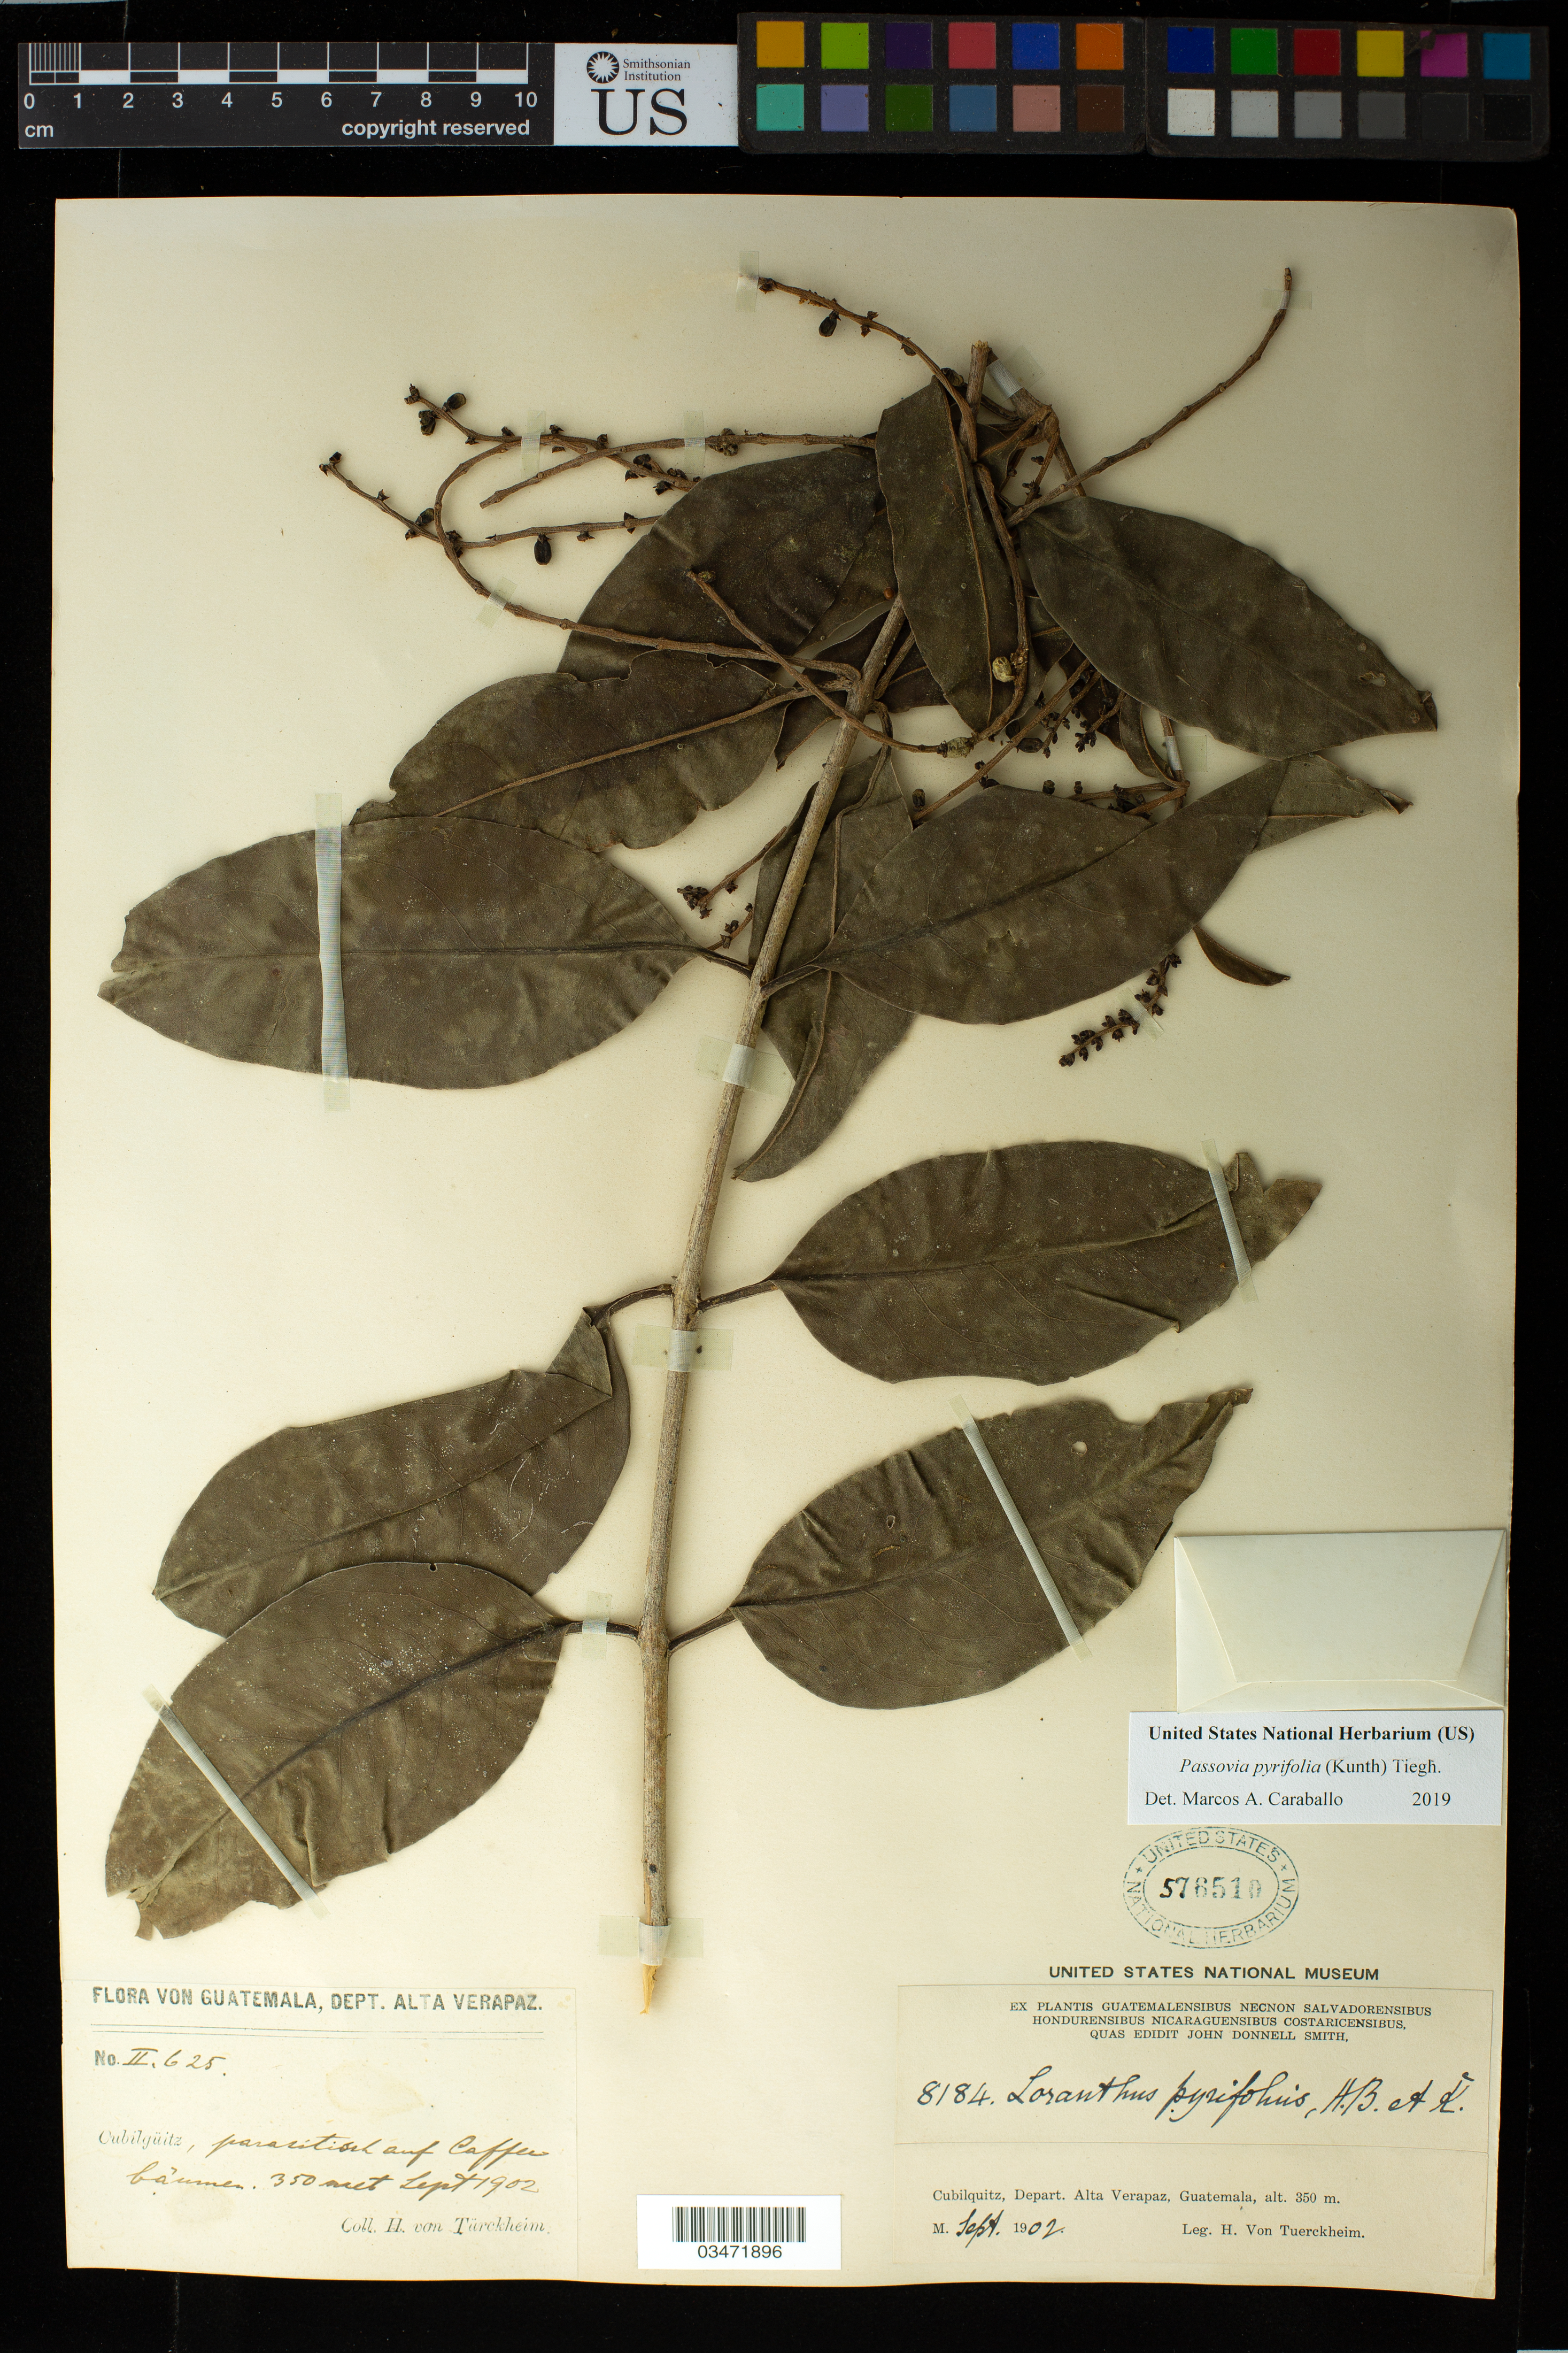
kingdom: Plantae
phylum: Tracheophyta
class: Magnoliopsida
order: Santalales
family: Loranthaceae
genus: Passovia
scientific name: Passovia pyrifolia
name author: (Kunth) Tiegh.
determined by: Caraballo-Ortiz, Marcos A., (MISS), University of Mississippi (UNITED STATES)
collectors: H. von Türckheim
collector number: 8184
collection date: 1902-09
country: Guatemala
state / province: Alta Verapaz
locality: Cubilquitz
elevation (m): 350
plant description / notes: Also numbered: No. II. 625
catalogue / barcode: US 576510